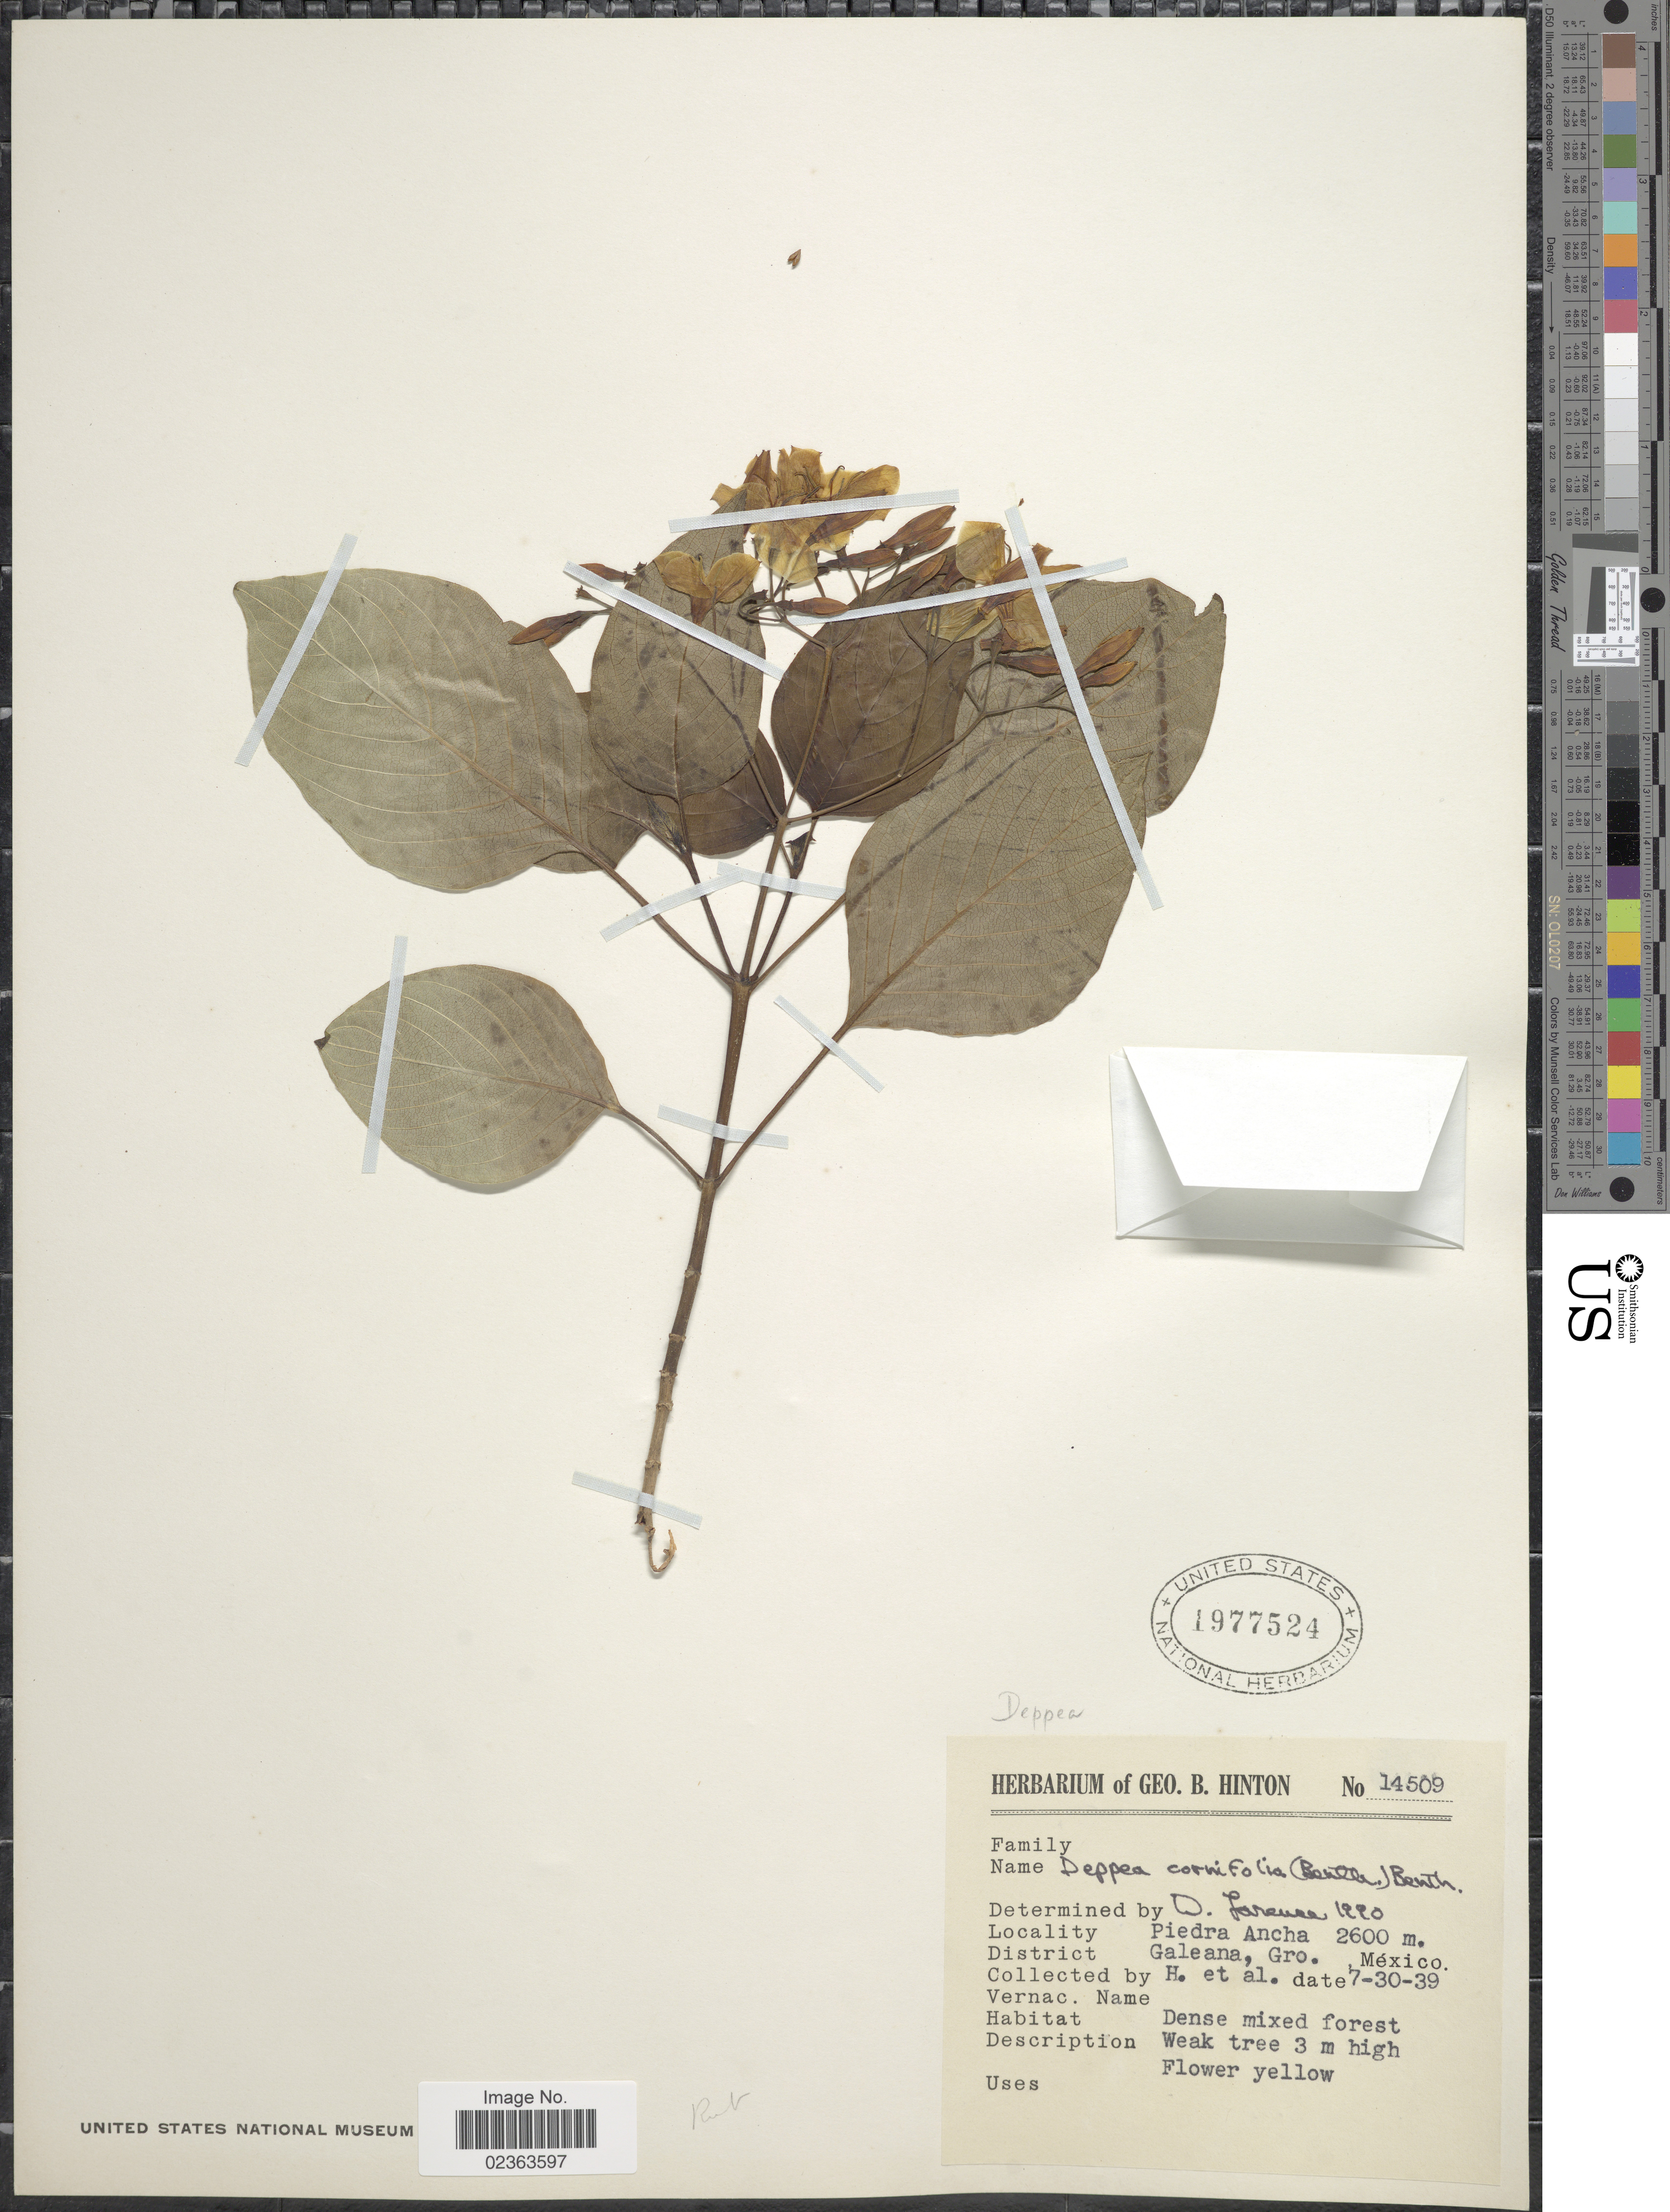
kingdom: Plantae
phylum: Tracheophyta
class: Magnoliopsida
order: Gentianales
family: Rubiaceae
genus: Deppea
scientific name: Deppea cornifolia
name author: (Benth.) Benth.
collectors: G. B. Hinton & et al.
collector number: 14509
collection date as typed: Transcribed d/m/y: 30/7/39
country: Mexico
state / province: Guerrero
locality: Piedra Ancha, District Galeana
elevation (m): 2600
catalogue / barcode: US 1977524